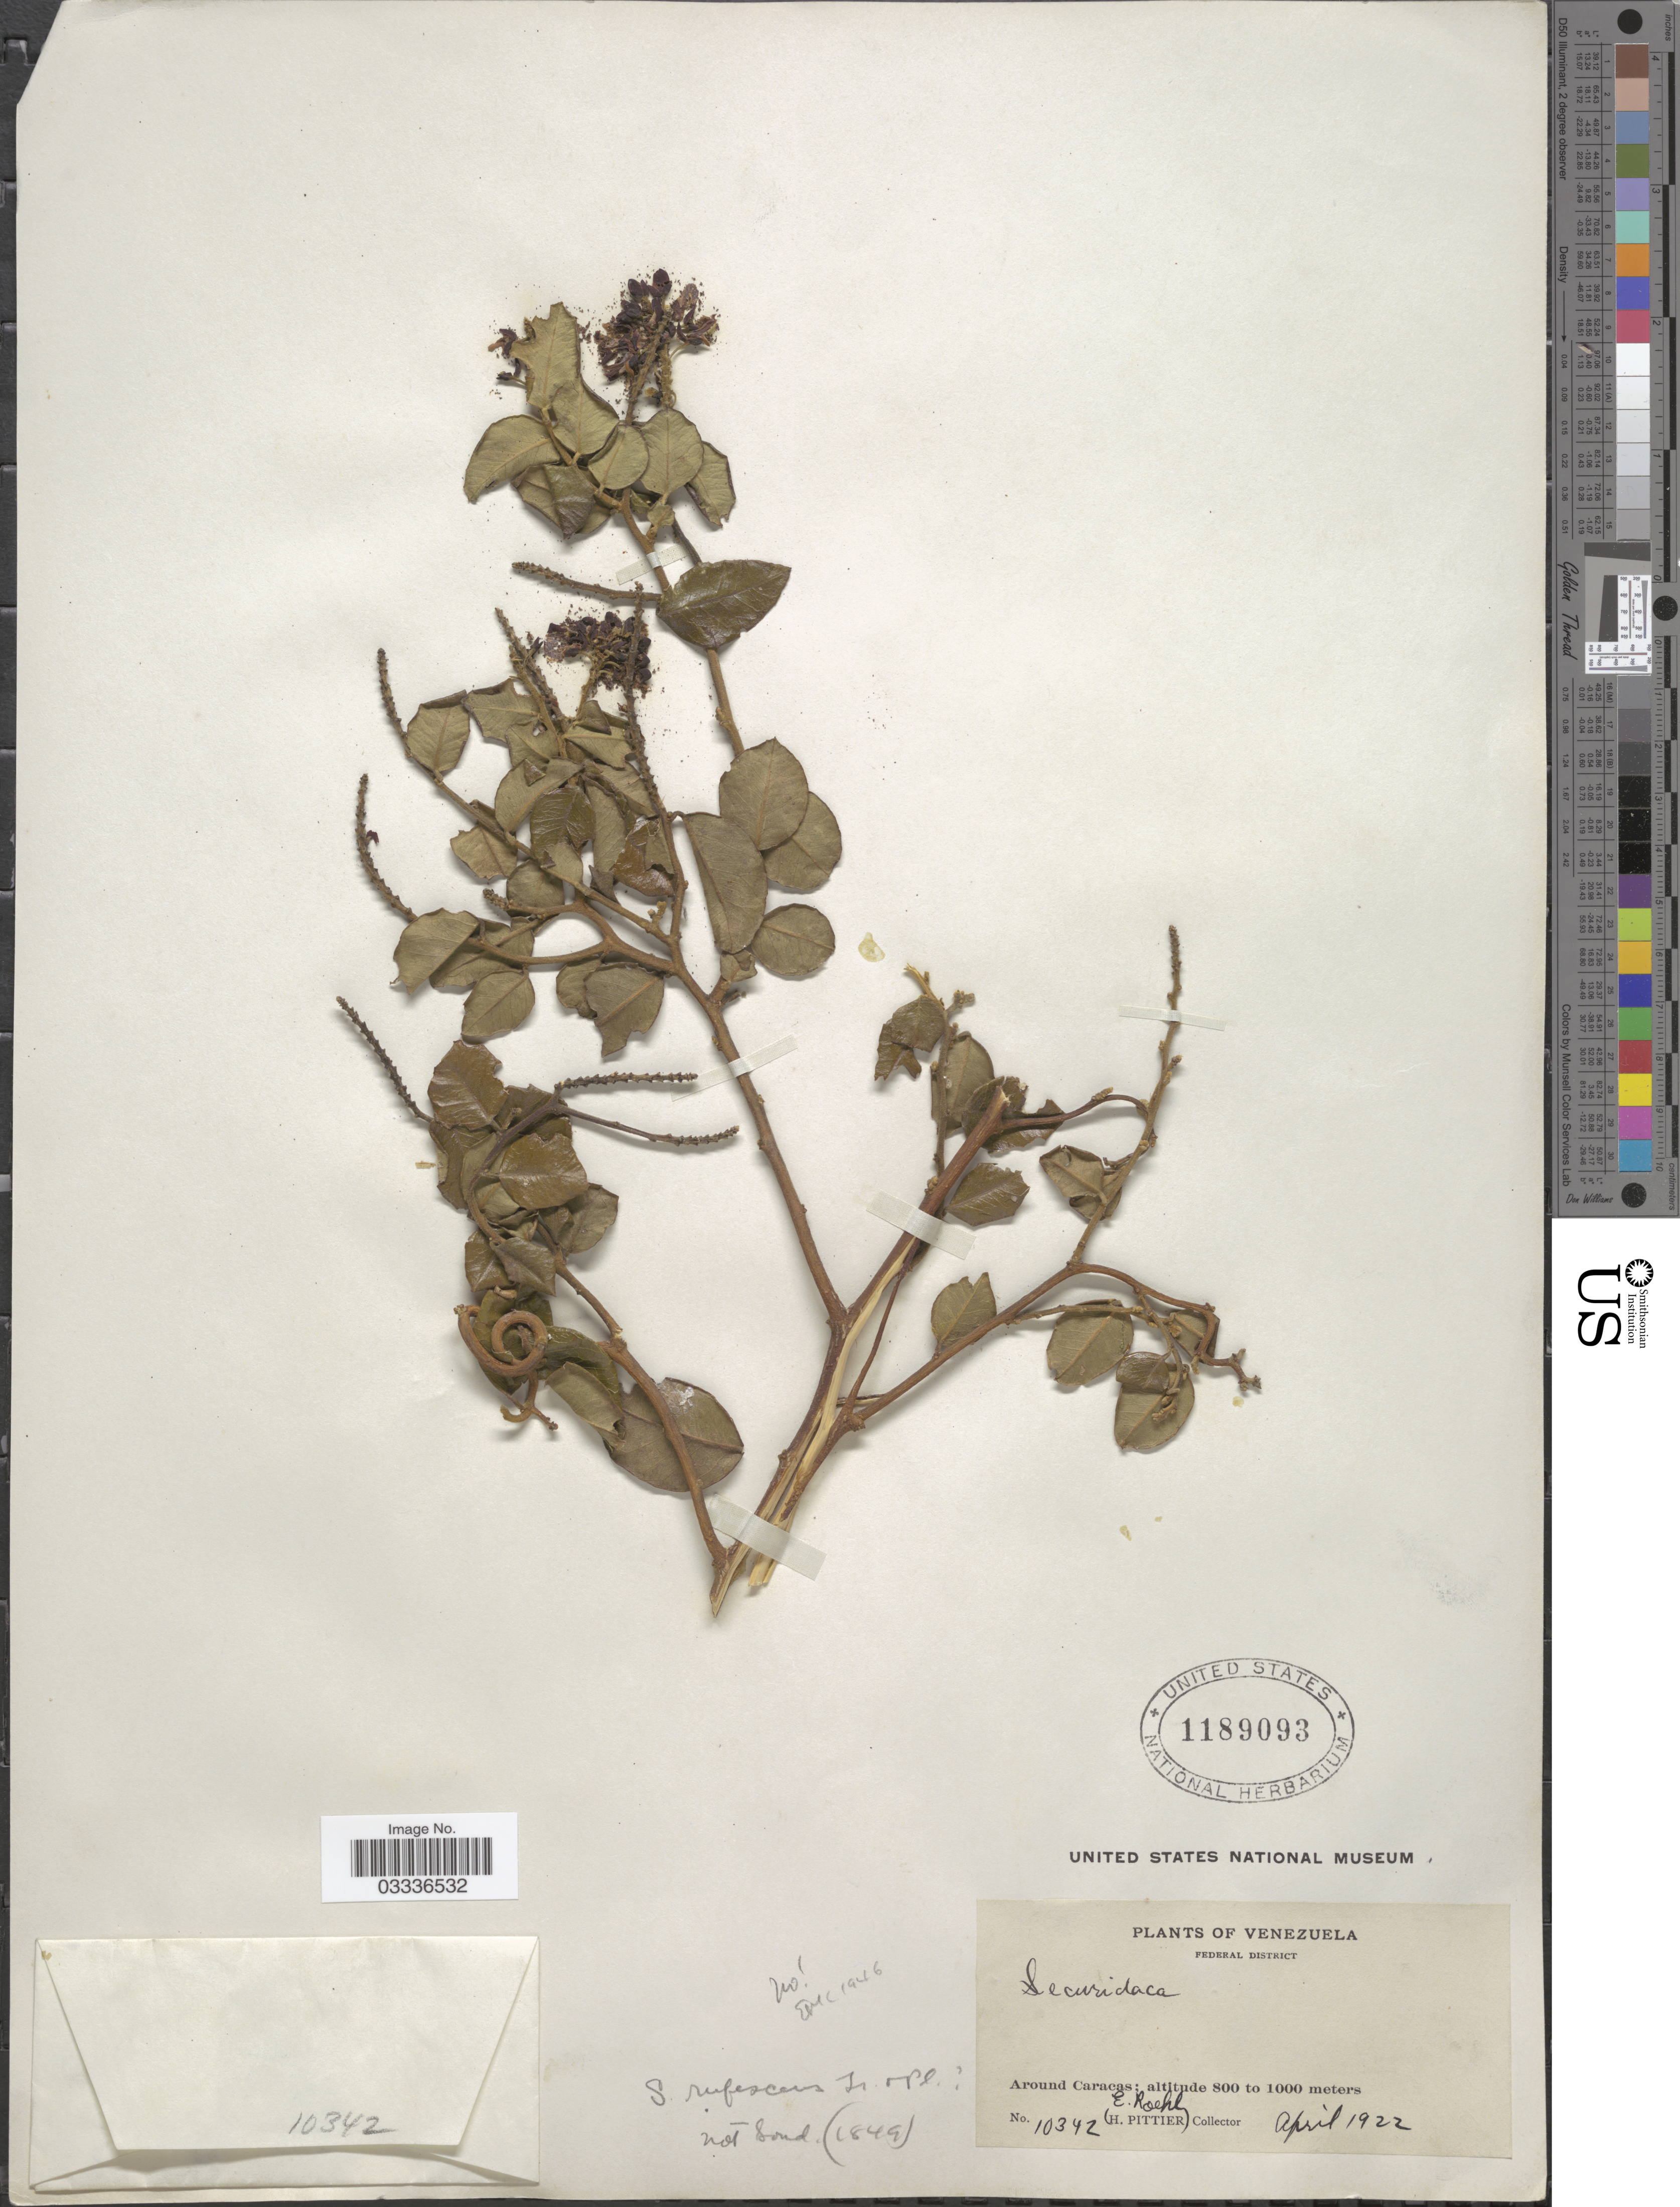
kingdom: Plantae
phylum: Tracheophyta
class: Magnoliopsida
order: Fabales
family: Polygalaceae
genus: Securidaca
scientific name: Securidaca purpurea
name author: B.L. Linden ex Planch.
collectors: H. F. Pittier & E. Roehl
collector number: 10342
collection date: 1922-04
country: Venezuela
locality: Federal District. Around Caracas.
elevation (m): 800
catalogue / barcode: US 1189093